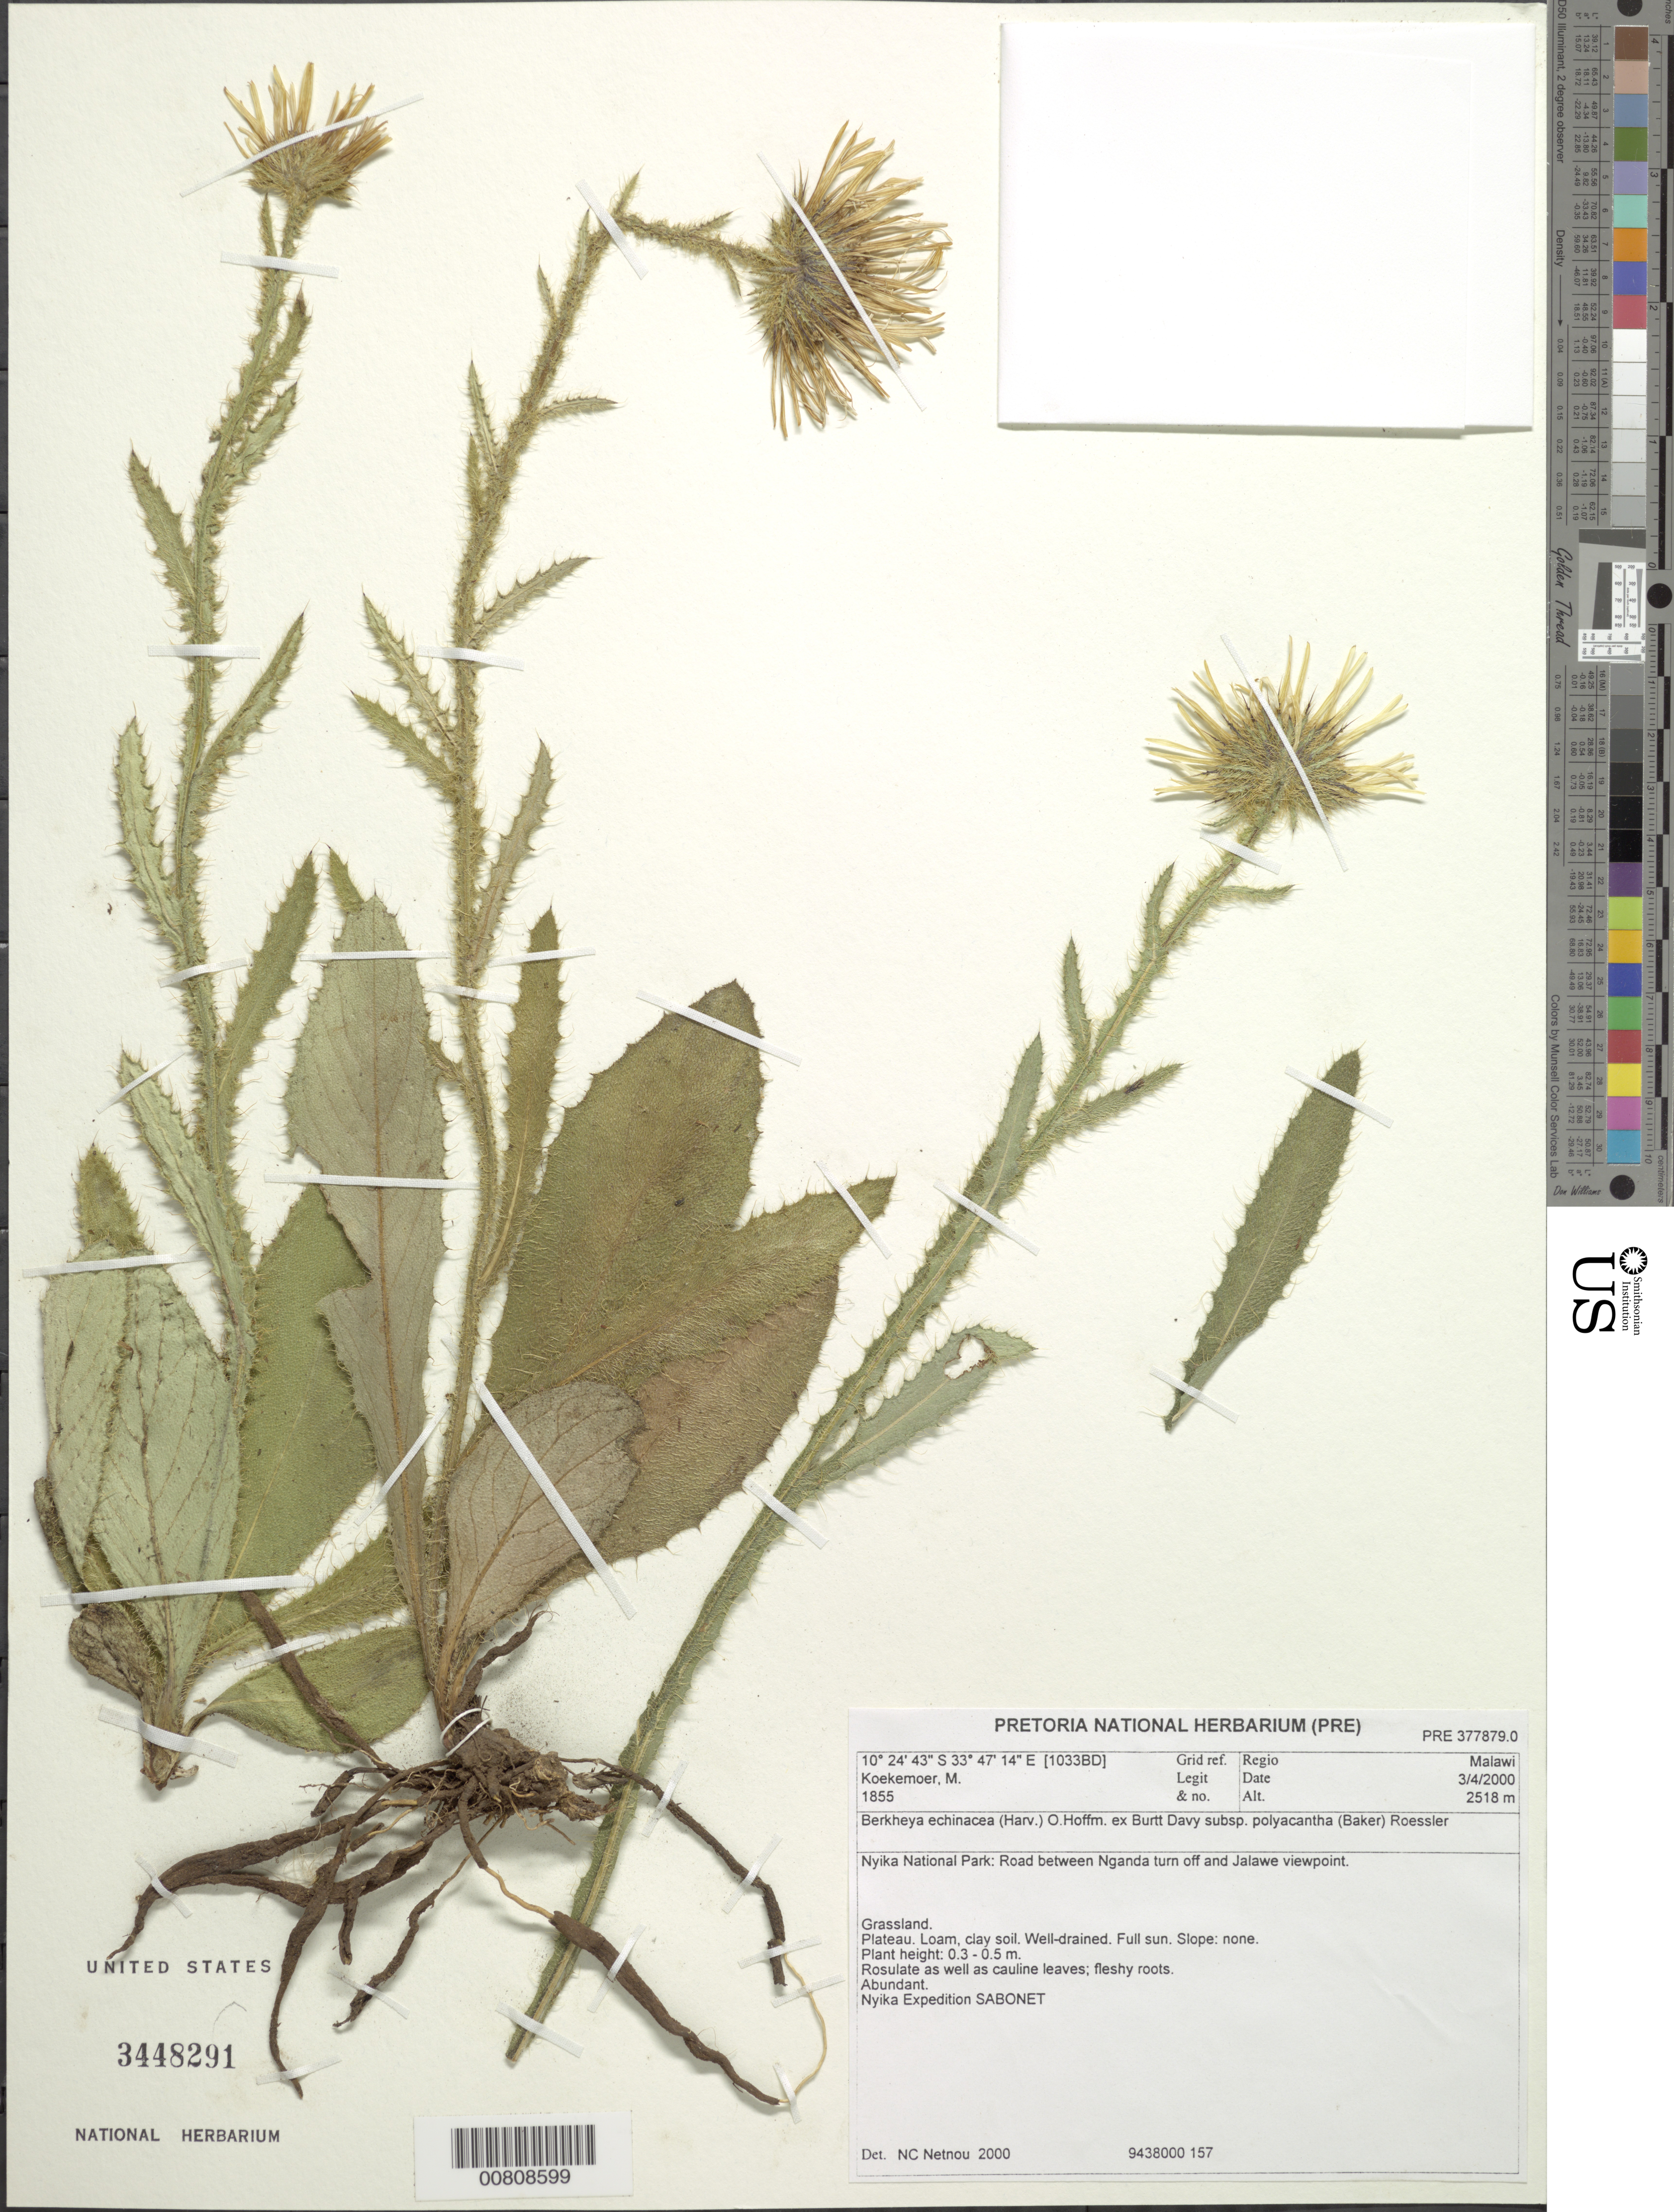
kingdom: Plantae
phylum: Tracheophyta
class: Magnoliopsida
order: Asterales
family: Asteraceae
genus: Berkheya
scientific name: Berkheya echinacea subsp. polyacantha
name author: (Baker) Roessler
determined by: Netnou, N. C.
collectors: M. Koekemoer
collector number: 1855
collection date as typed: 3 April 2000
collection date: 2000-04-03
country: Malawi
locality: Malawi; Nyika National Park; road between Nganda turn off and Jalawe viewpoint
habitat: Grassland, plateau, loam, clay soil, well-drained, full sun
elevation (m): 2518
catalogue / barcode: US 3448291